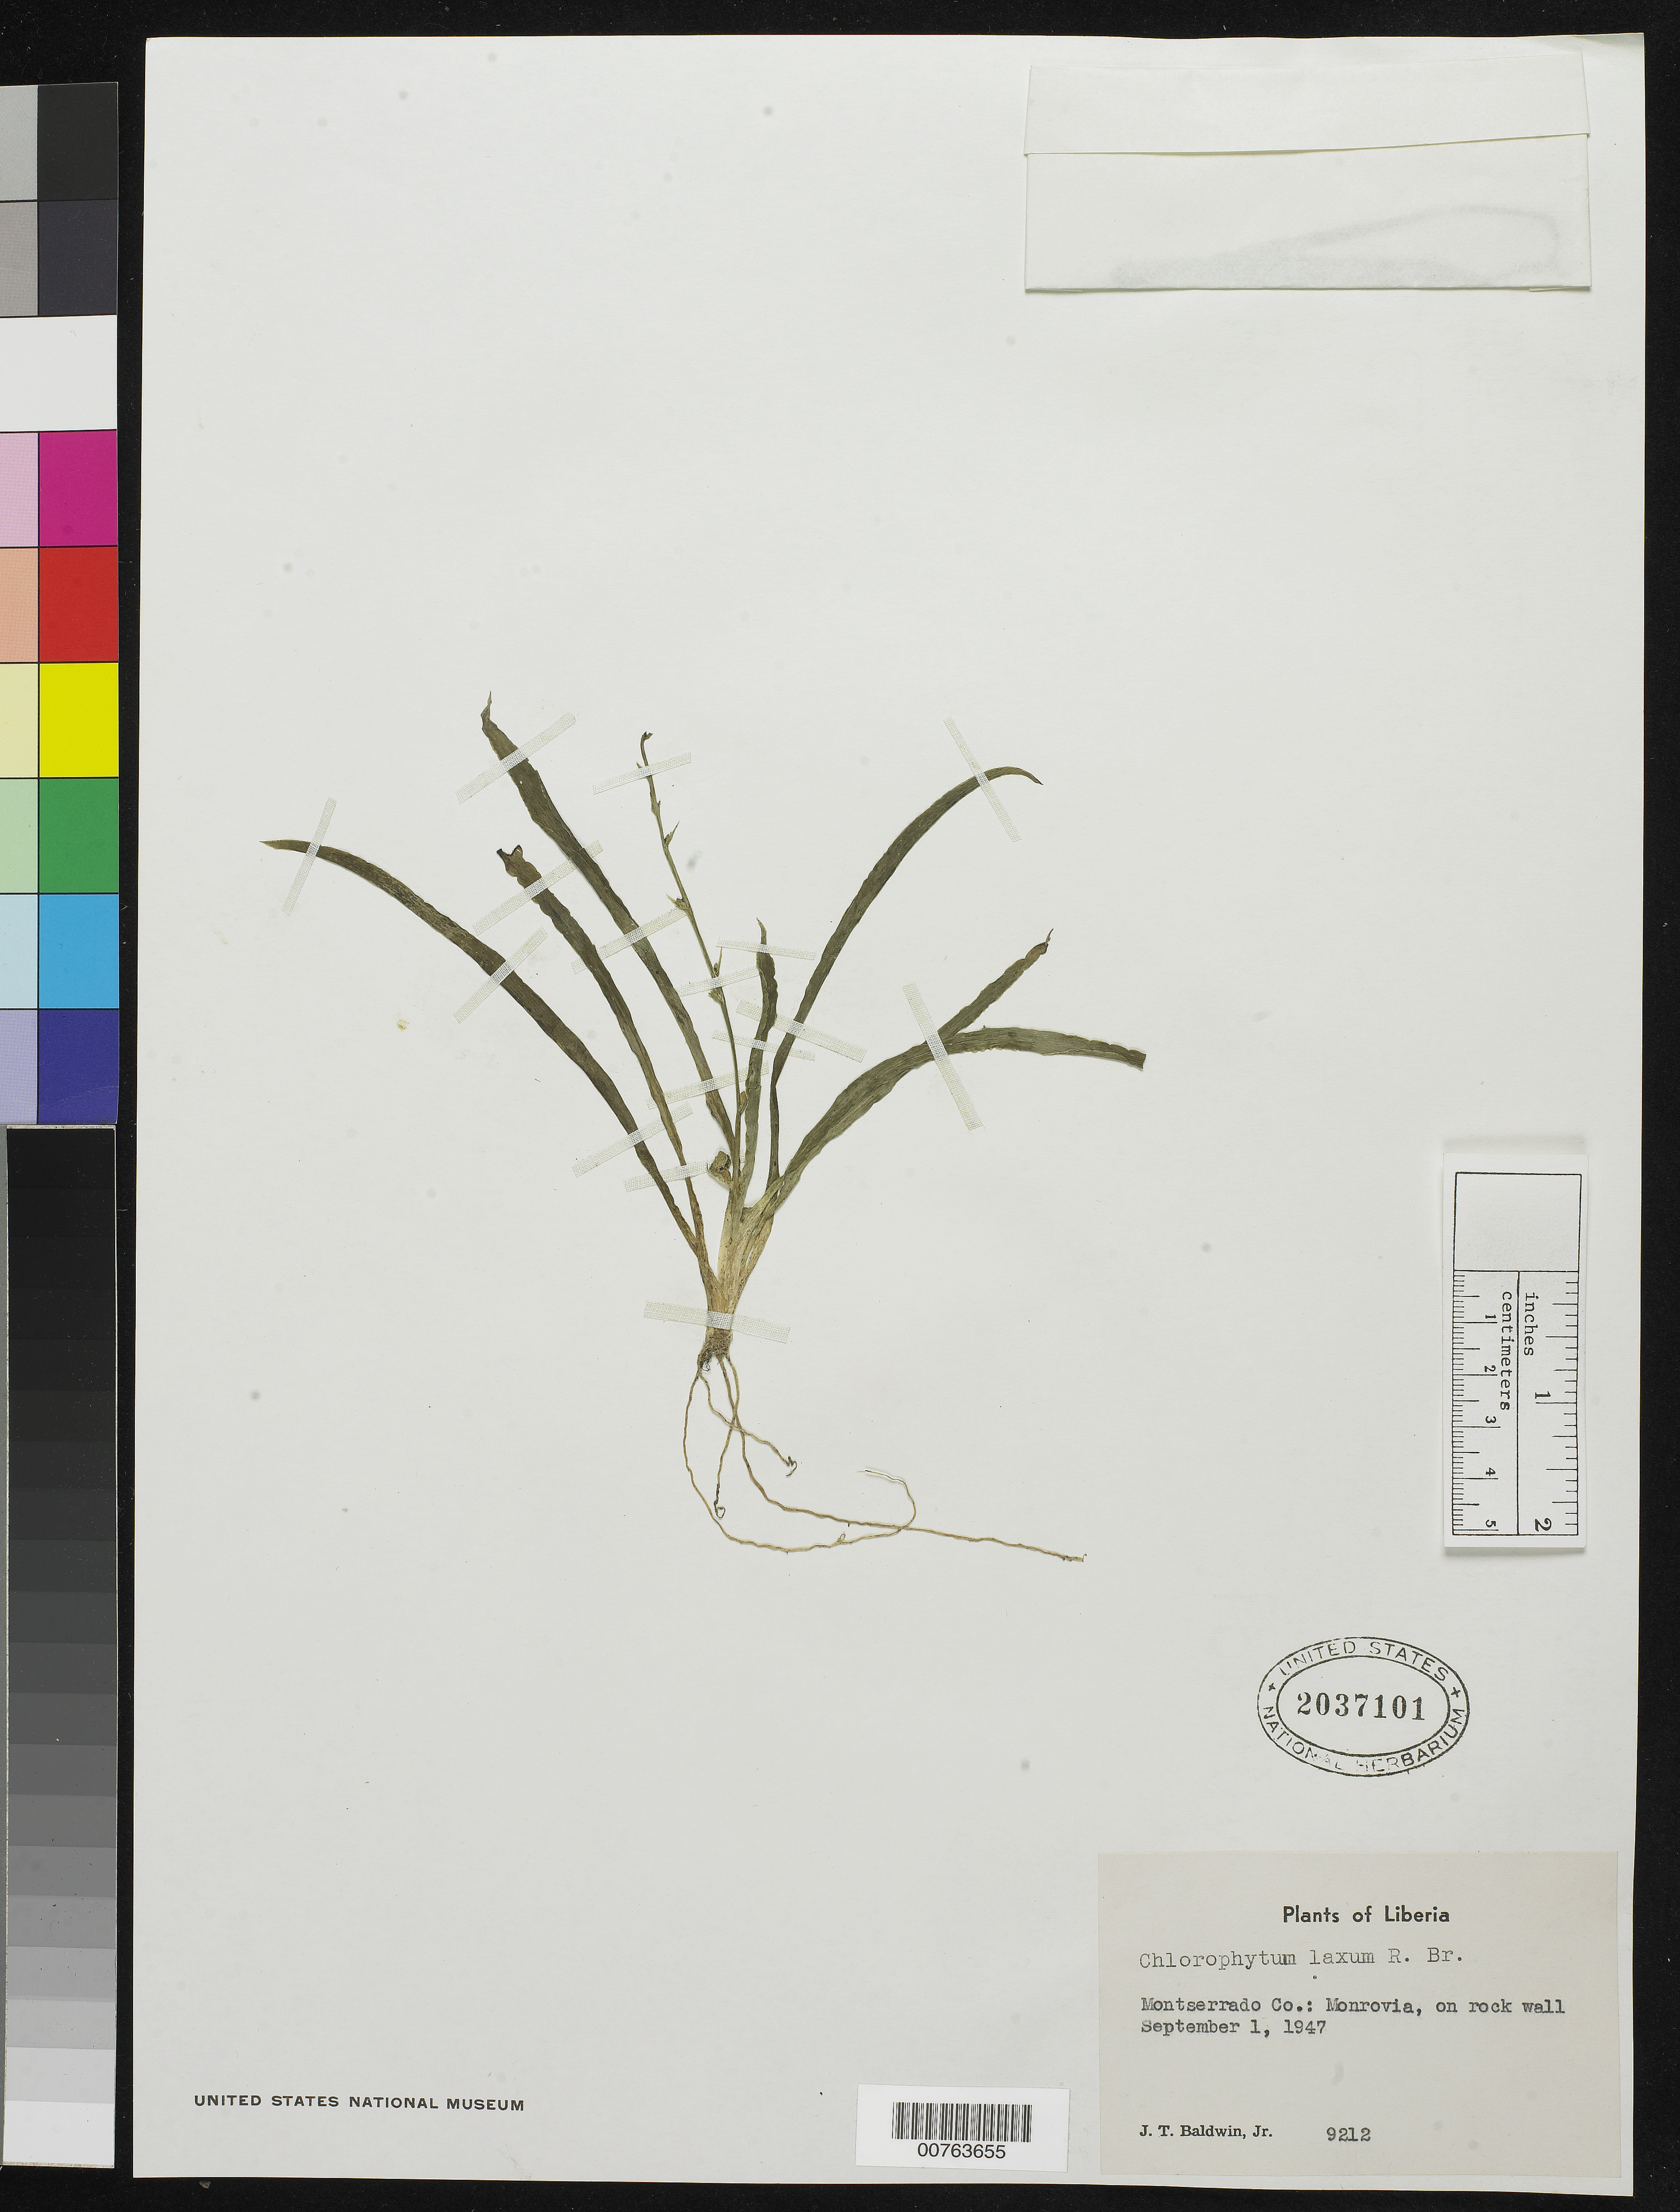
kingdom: Plantae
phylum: Tracheophyta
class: Liliopsida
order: Asparagales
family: Asparagaceae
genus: Chlorophytum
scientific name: Chlorophytum laxum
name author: R. Br.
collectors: J. T. Baldwin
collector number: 9212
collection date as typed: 01 Sep 1947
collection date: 1947-09-01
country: Liberia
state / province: Montserrado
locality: Monrovia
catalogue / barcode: US 2037101